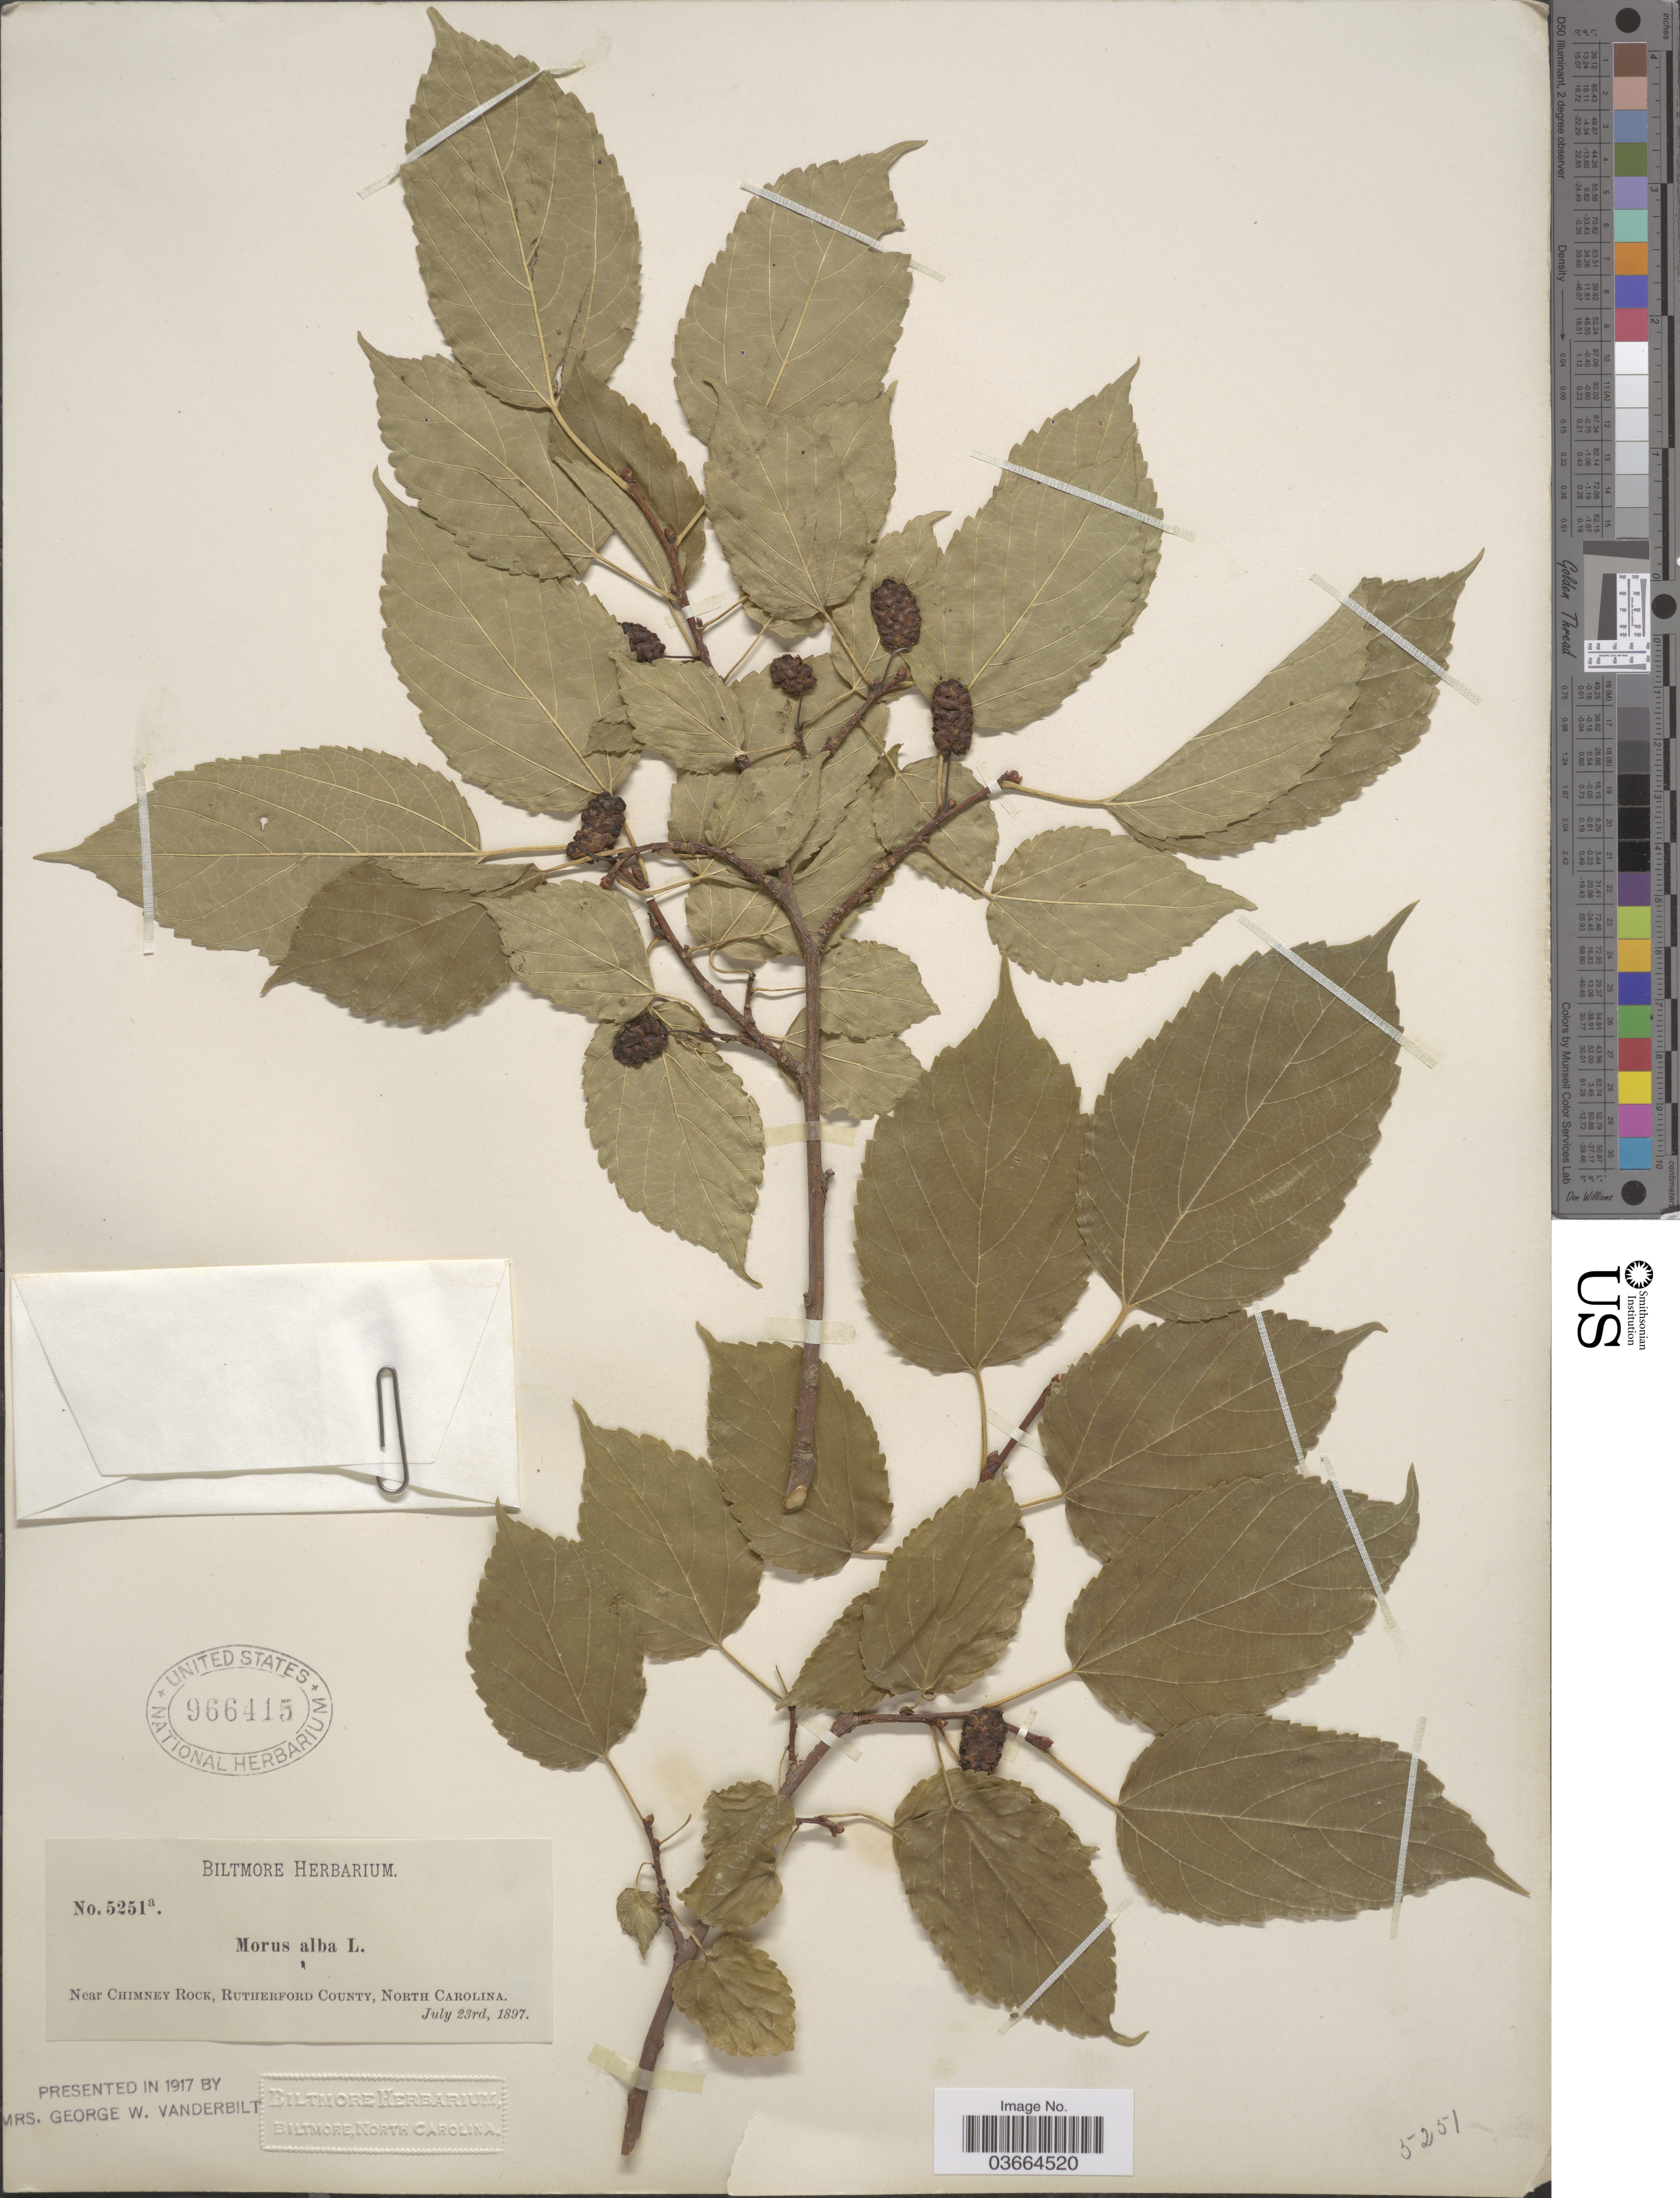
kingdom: Plantae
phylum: Tracheophyta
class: Magnoliopsida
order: Rosales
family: Moraceae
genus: Morus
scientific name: Morus alba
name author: L.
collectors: ex herb. Biltmore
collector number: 5251a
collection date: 1897-07-23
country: United States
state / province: North Carolina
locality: Near Chimney Rock, Rutherford County.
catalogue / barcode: US 966415